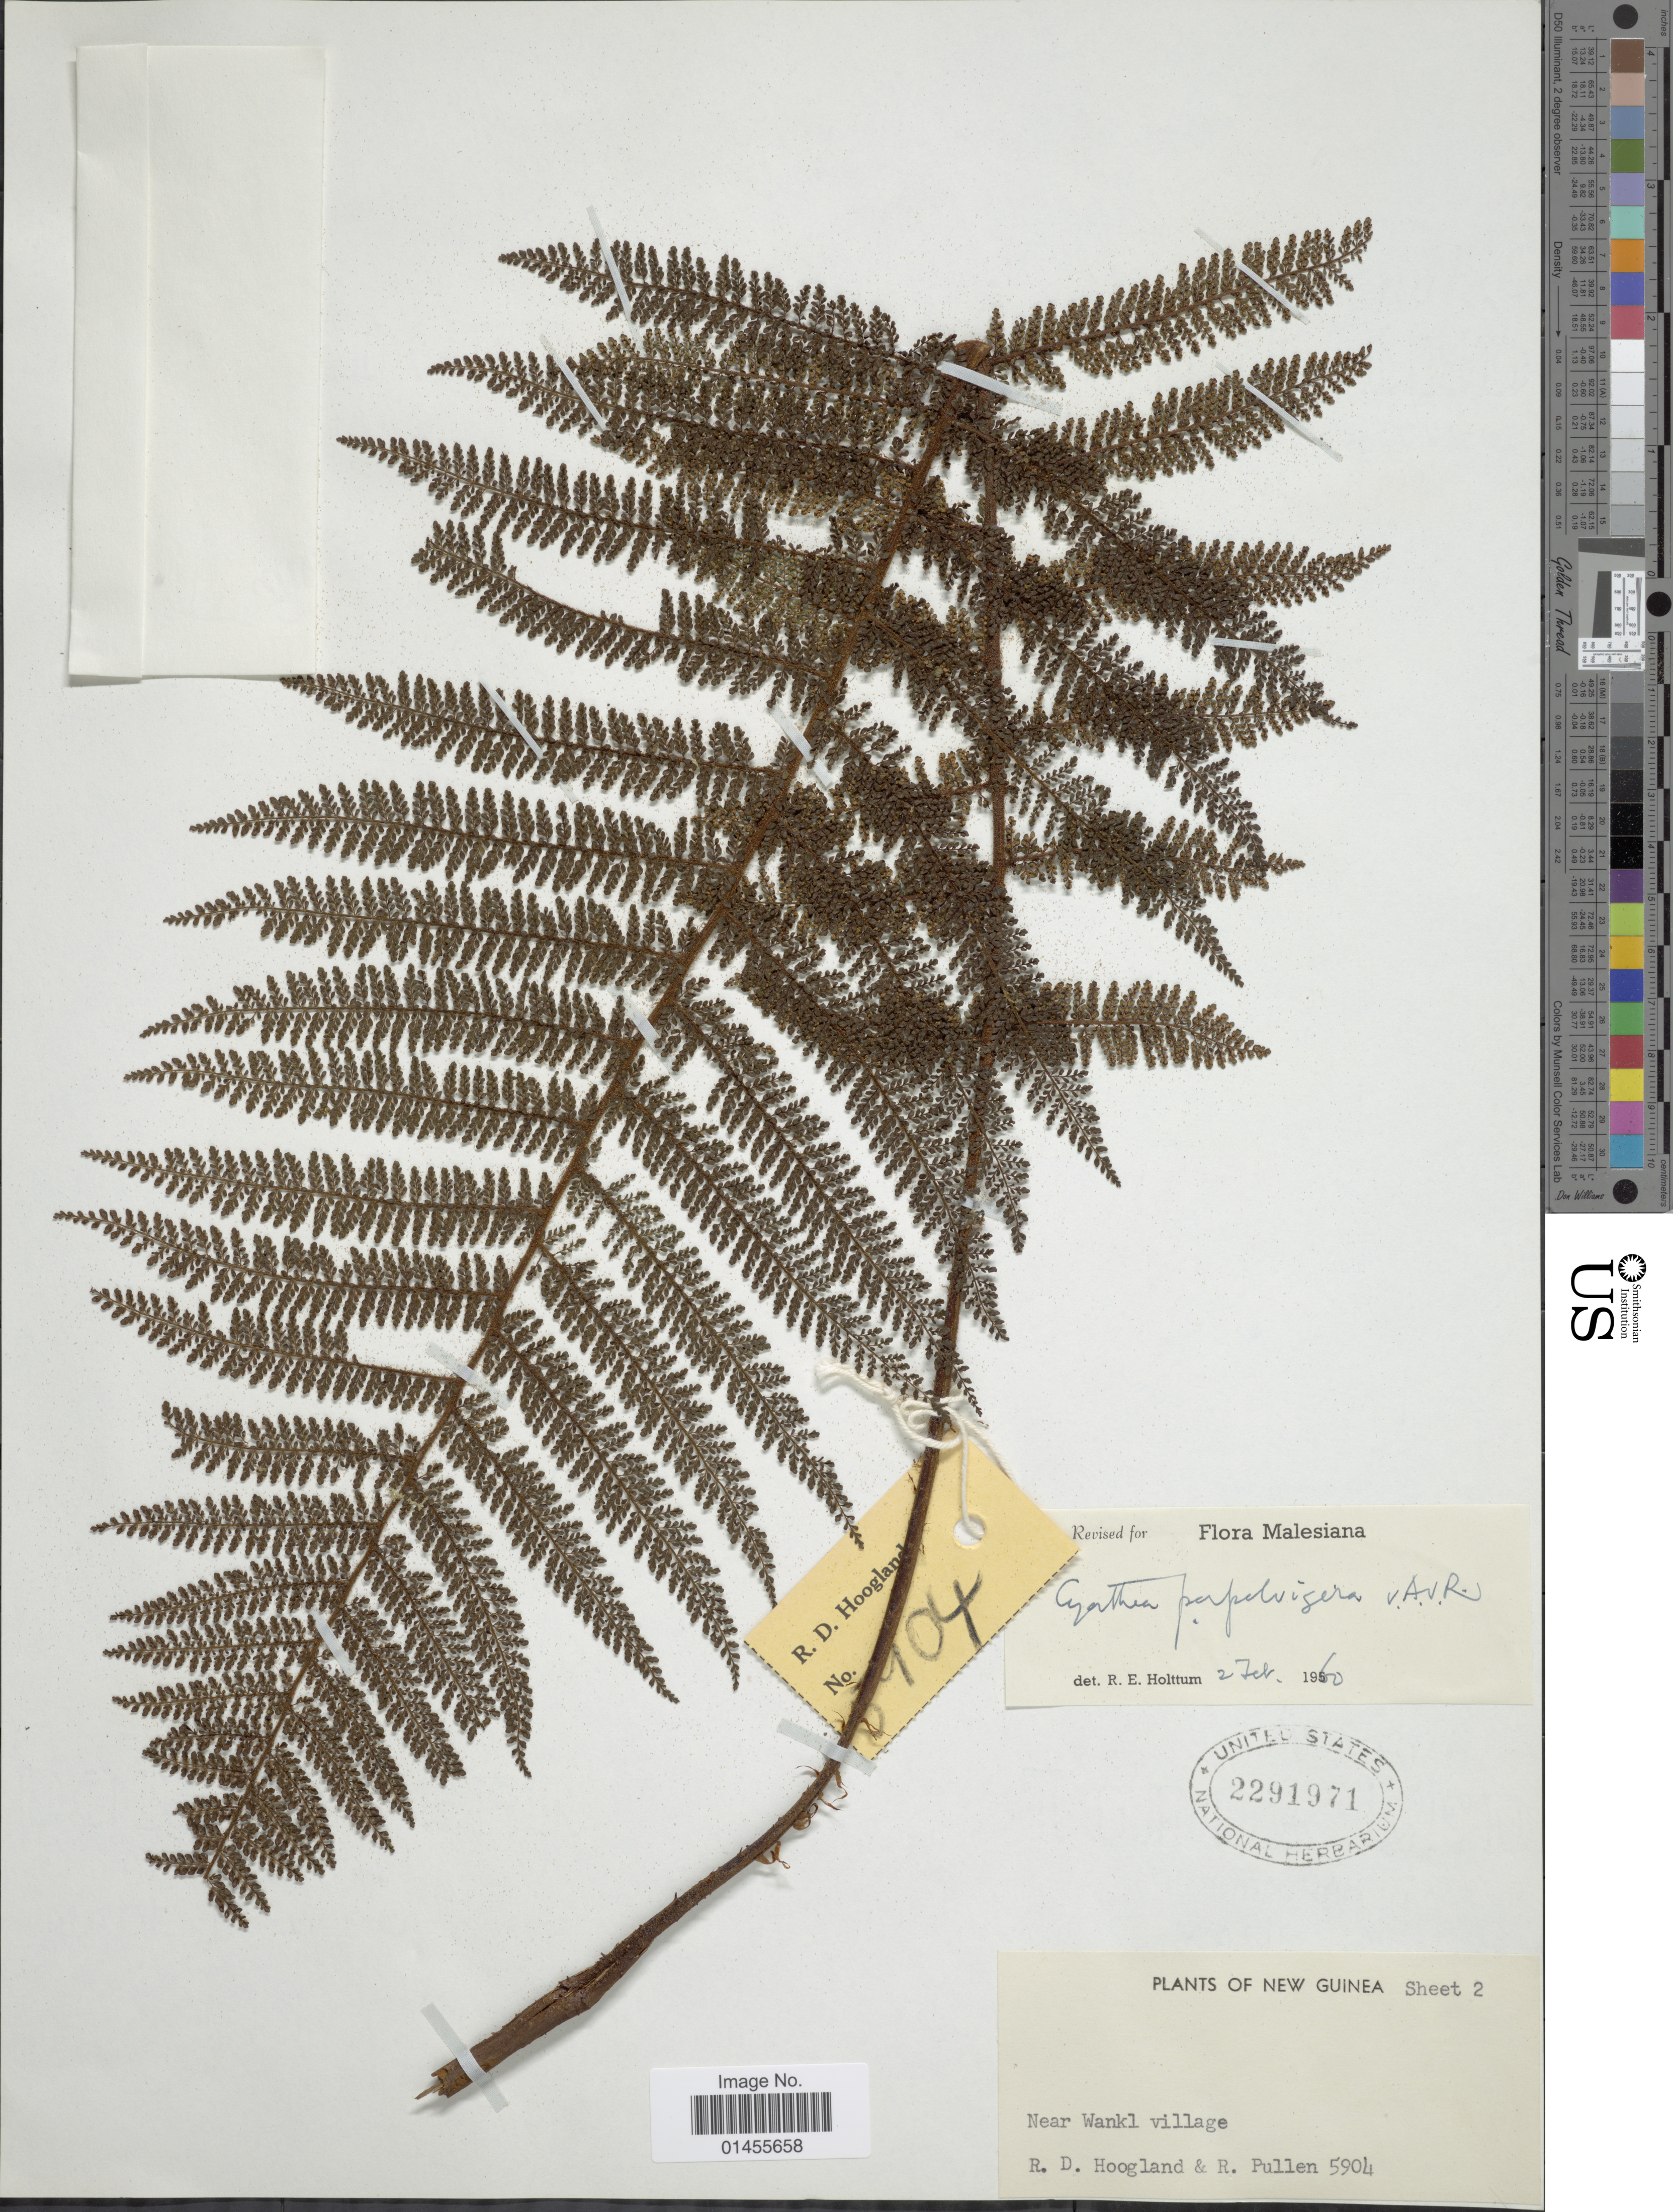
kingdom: Plantae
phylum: Tracheophyta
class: Polypodiopsida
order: Cyatheales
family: Cyatheaceae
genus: Alsophila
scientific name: Alsophila perpelvigera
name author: (Alderw.) R.M. Tryon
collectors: R. D. Hoogland & R. Pullen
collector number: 5904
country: Papua New Guinea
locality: New Guinea, near Wankl village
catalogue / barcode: US 2291971